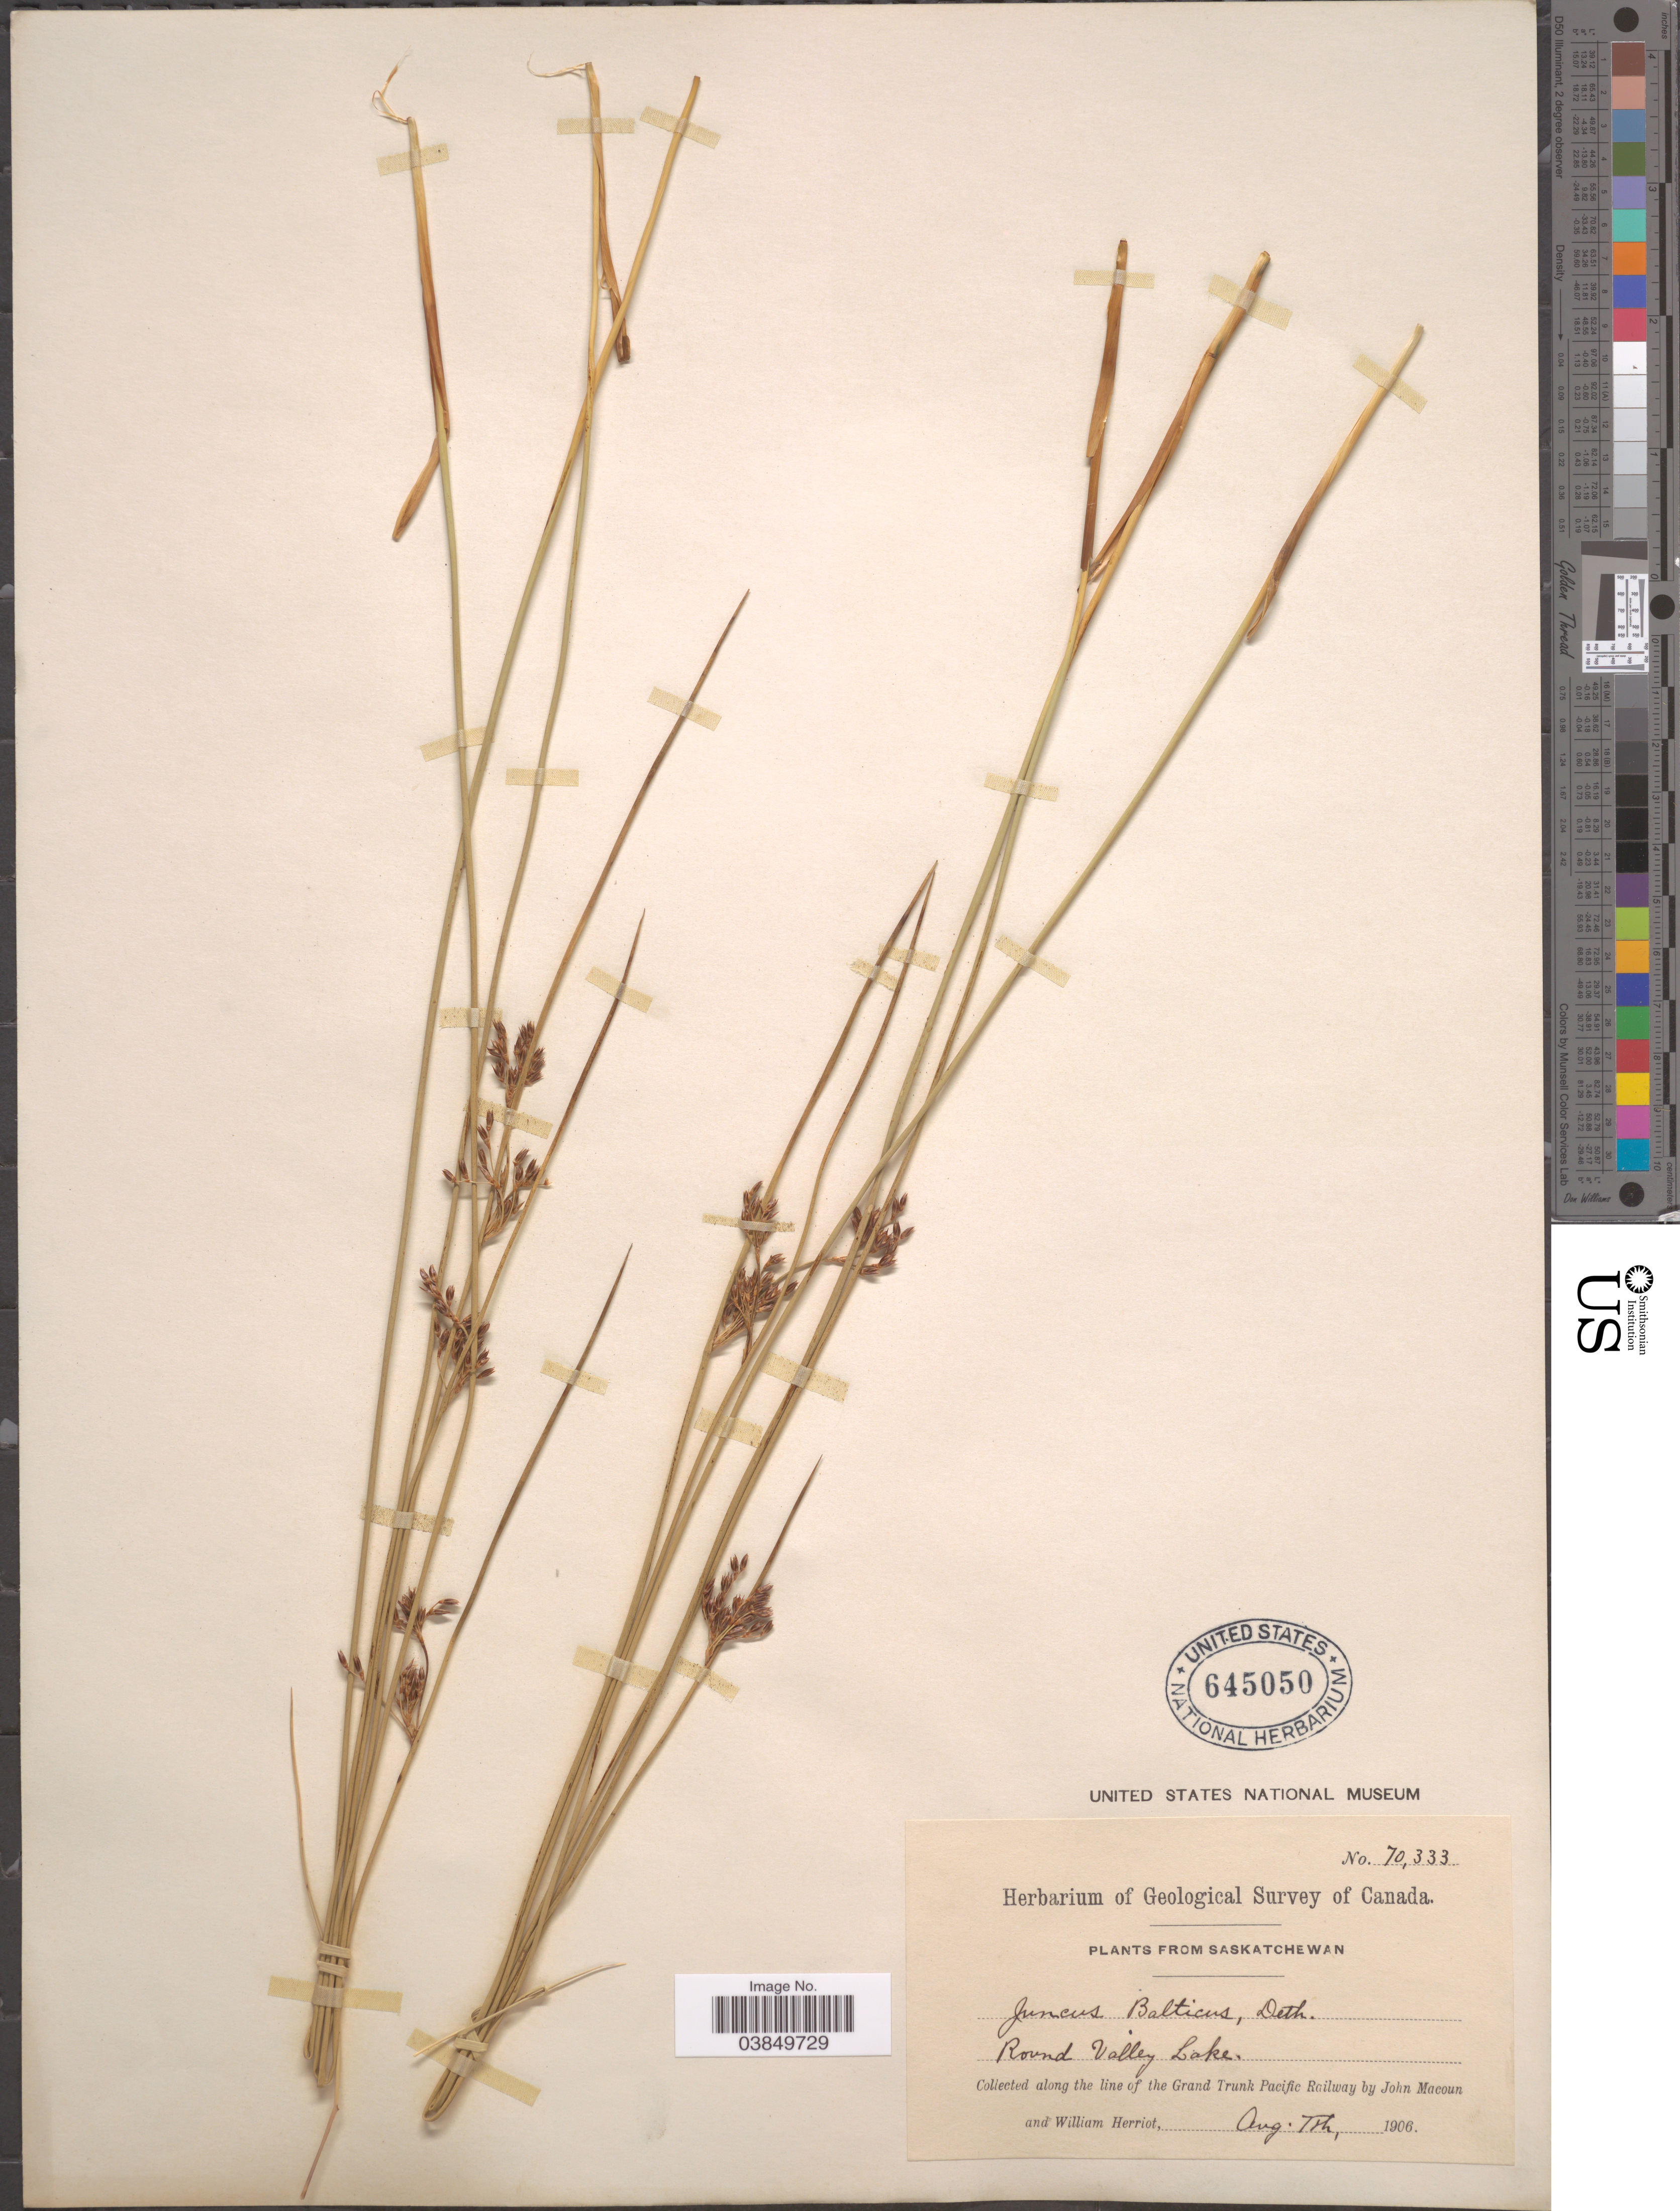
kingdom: Plantae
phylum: Tracheophyta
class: Liliopsida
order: Poales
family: Juncaceae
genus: Juncus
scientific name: Juncus balticus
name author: Willd.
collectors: J. Macoun & W. Herriot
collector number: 70333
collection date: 1906-08-07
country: Canada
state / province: Saskatchewan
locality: Round Valley Lake. Along the line of the Grand Trunk Pacific Railway.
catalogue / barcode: US 645050